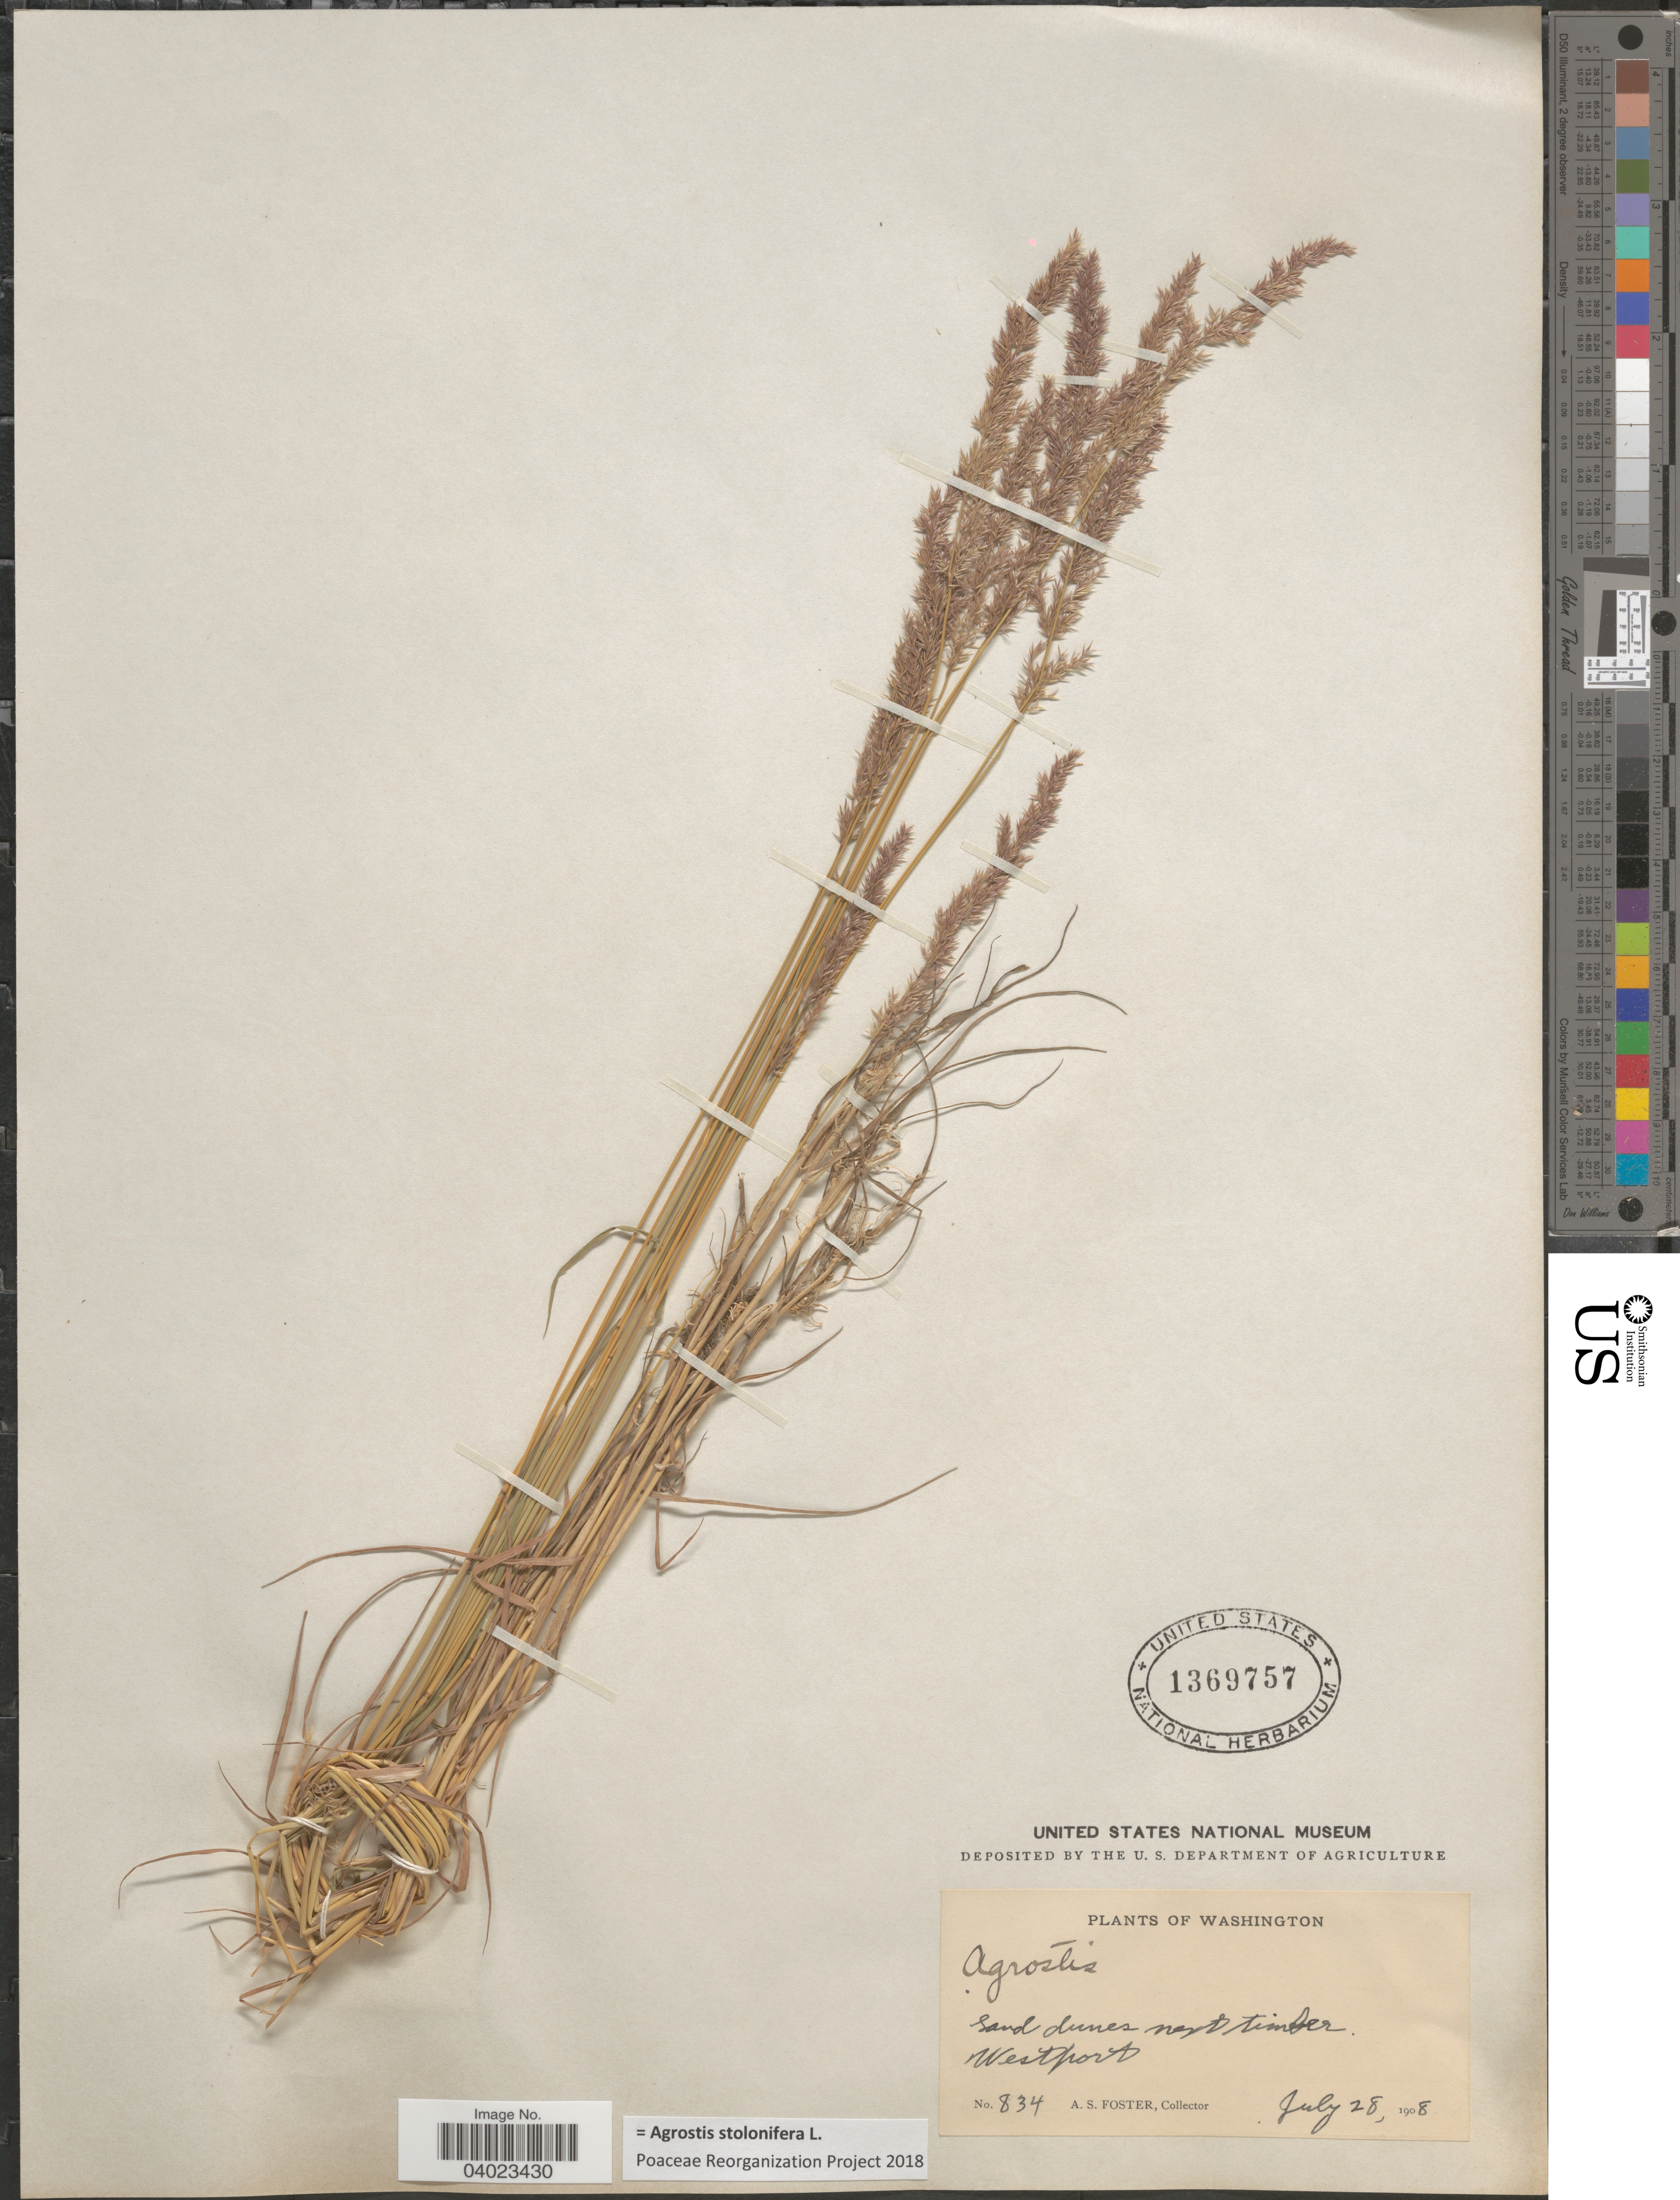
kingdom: Plantae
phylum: Tracheophyta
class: Liliopsida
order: Poales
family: Poaceae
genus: Agrostis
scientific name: Agrostis stolonifera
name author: L.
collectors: A. S. Foster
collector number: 834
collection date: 1908-07-28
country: United States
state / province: Washington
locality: Westport.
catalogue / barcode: US 1369757